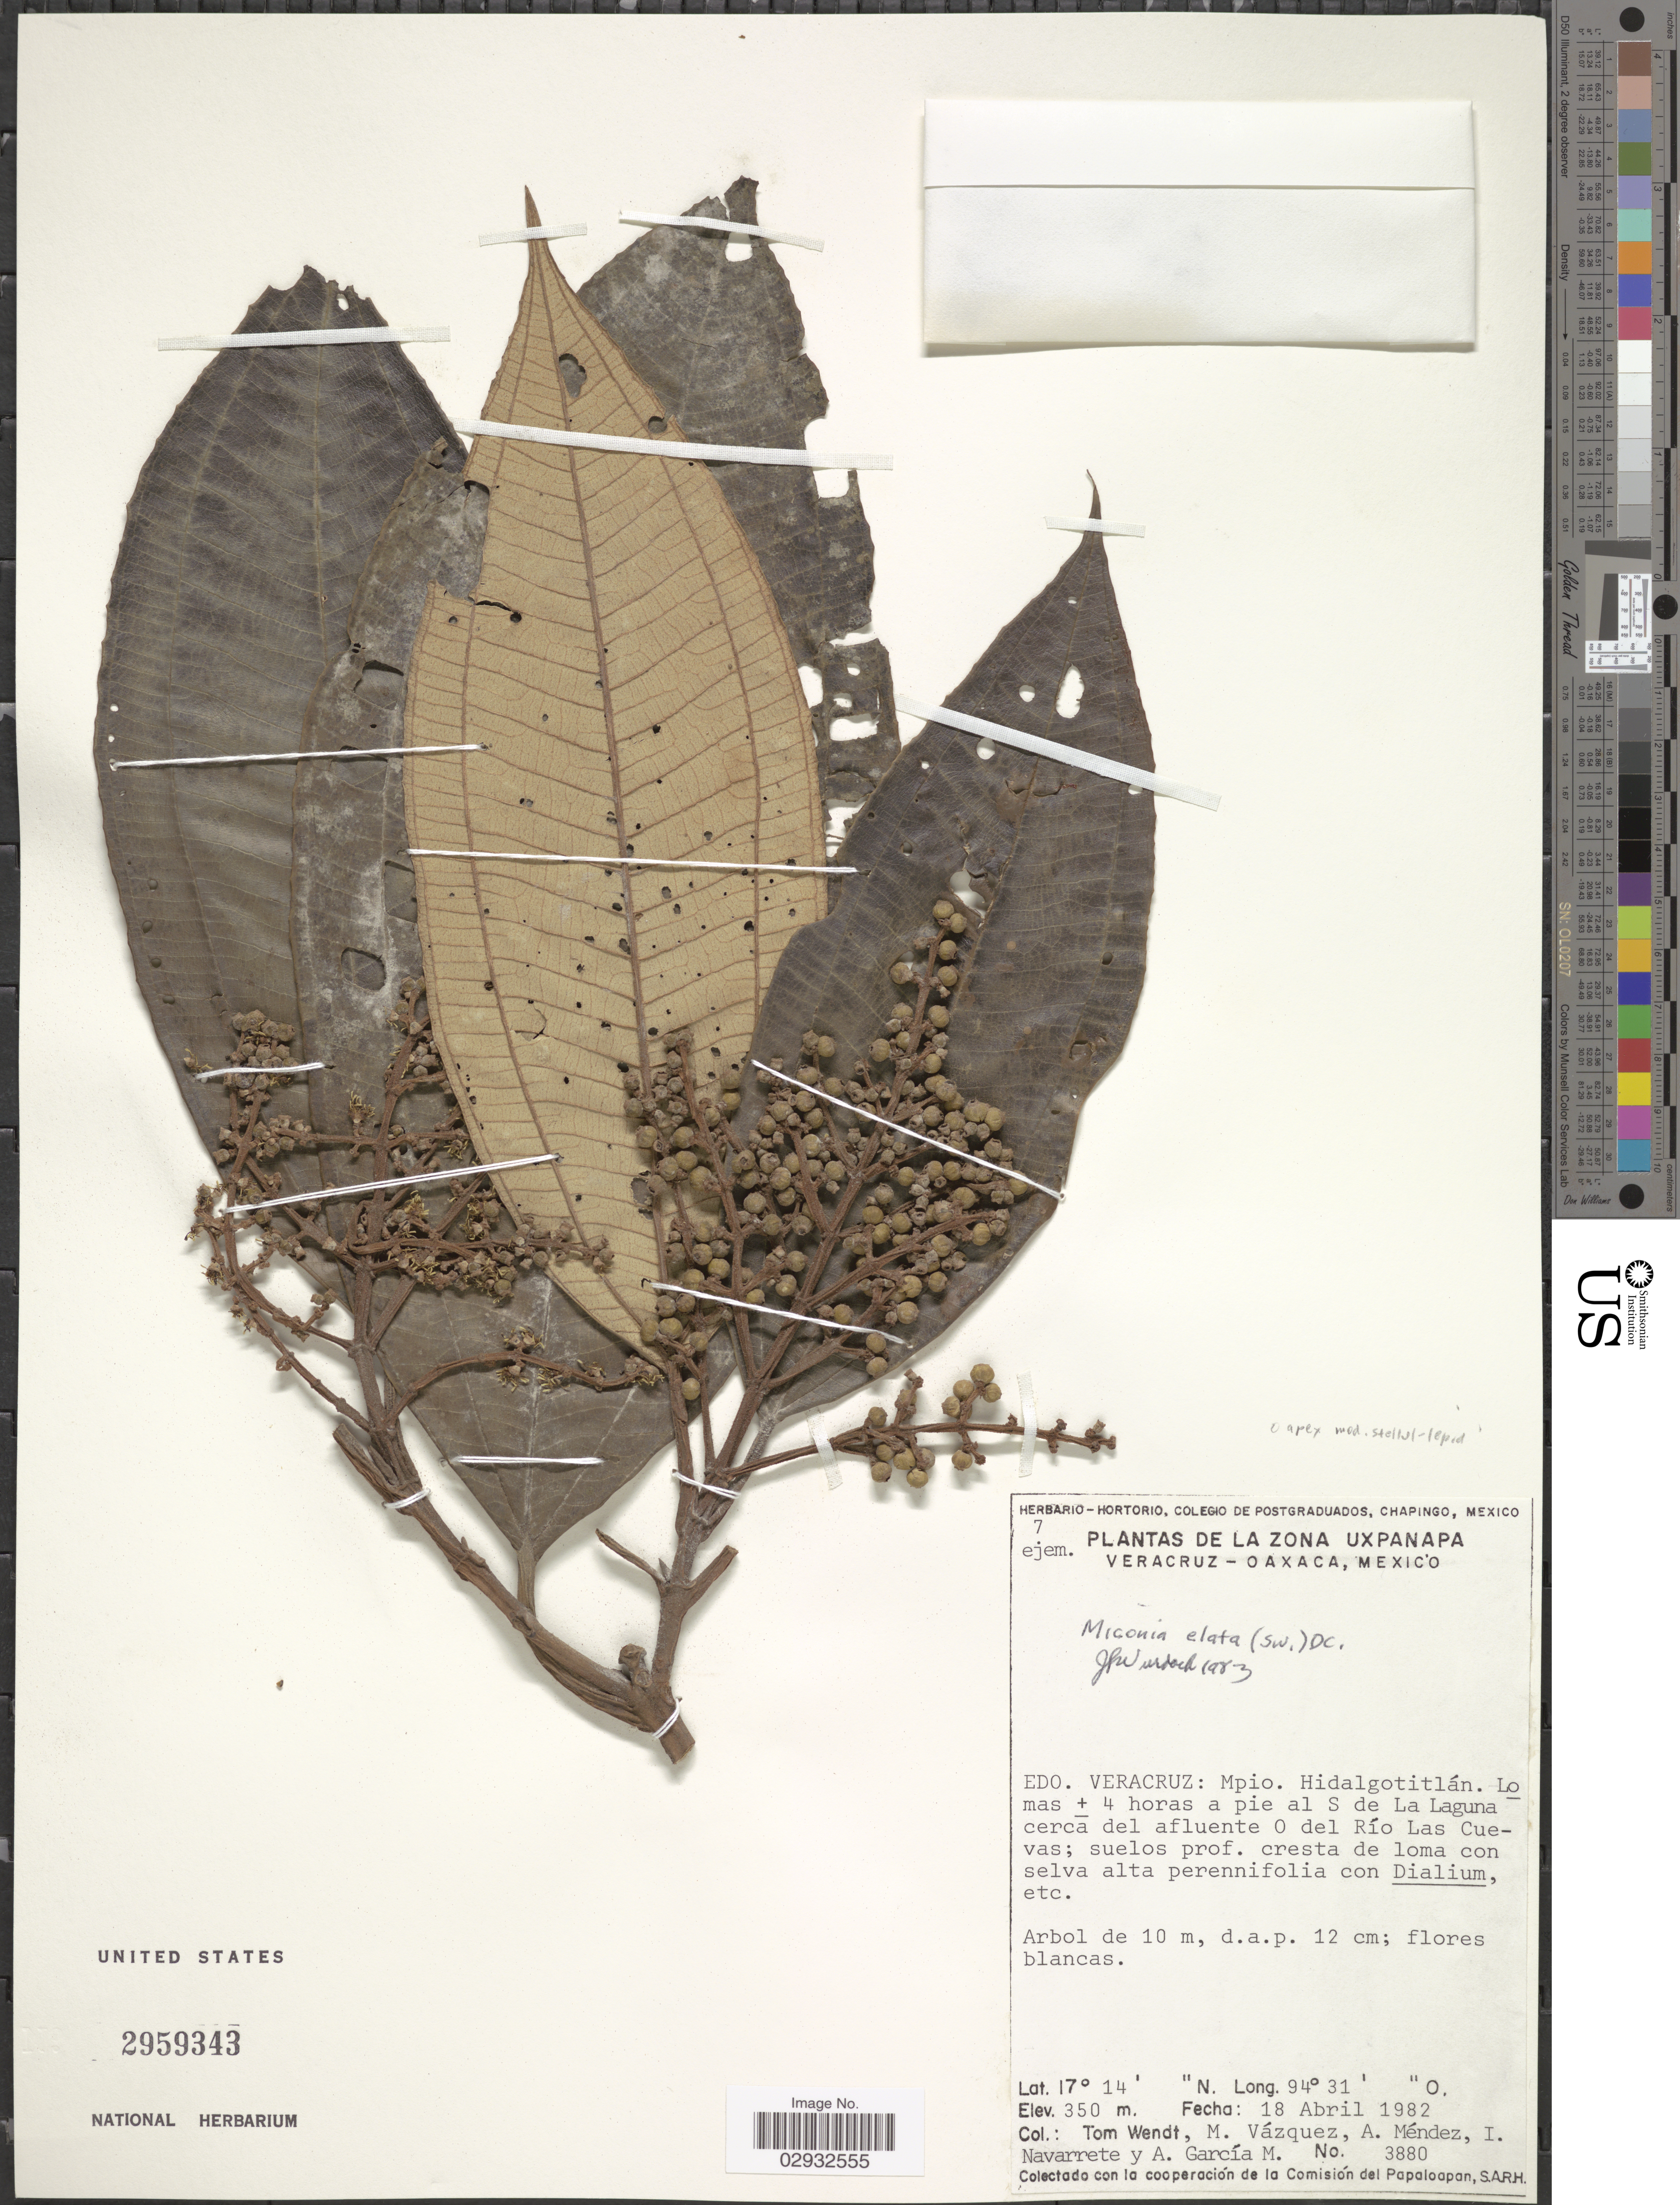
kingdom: Plantae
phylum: Tracheophyta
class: Magnoliopsida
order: Myrtales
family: Melastomataceae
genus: Miconia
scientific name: Miconia elata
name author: (Sw.) DC.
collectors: T. L. Wendt, M. Vázquez, A. Mendez, I. Navarrete & A. García M.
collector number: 3880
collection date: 1982-04-18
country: Mexico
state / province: Veracruz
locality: Veracruz: Mpio. Hidalgotitlán. Lomas ± 4 horas a pie al S de La Laguna cerca del afluente O del Río Las Cuevas.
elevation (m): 350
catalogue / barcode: US 2959343